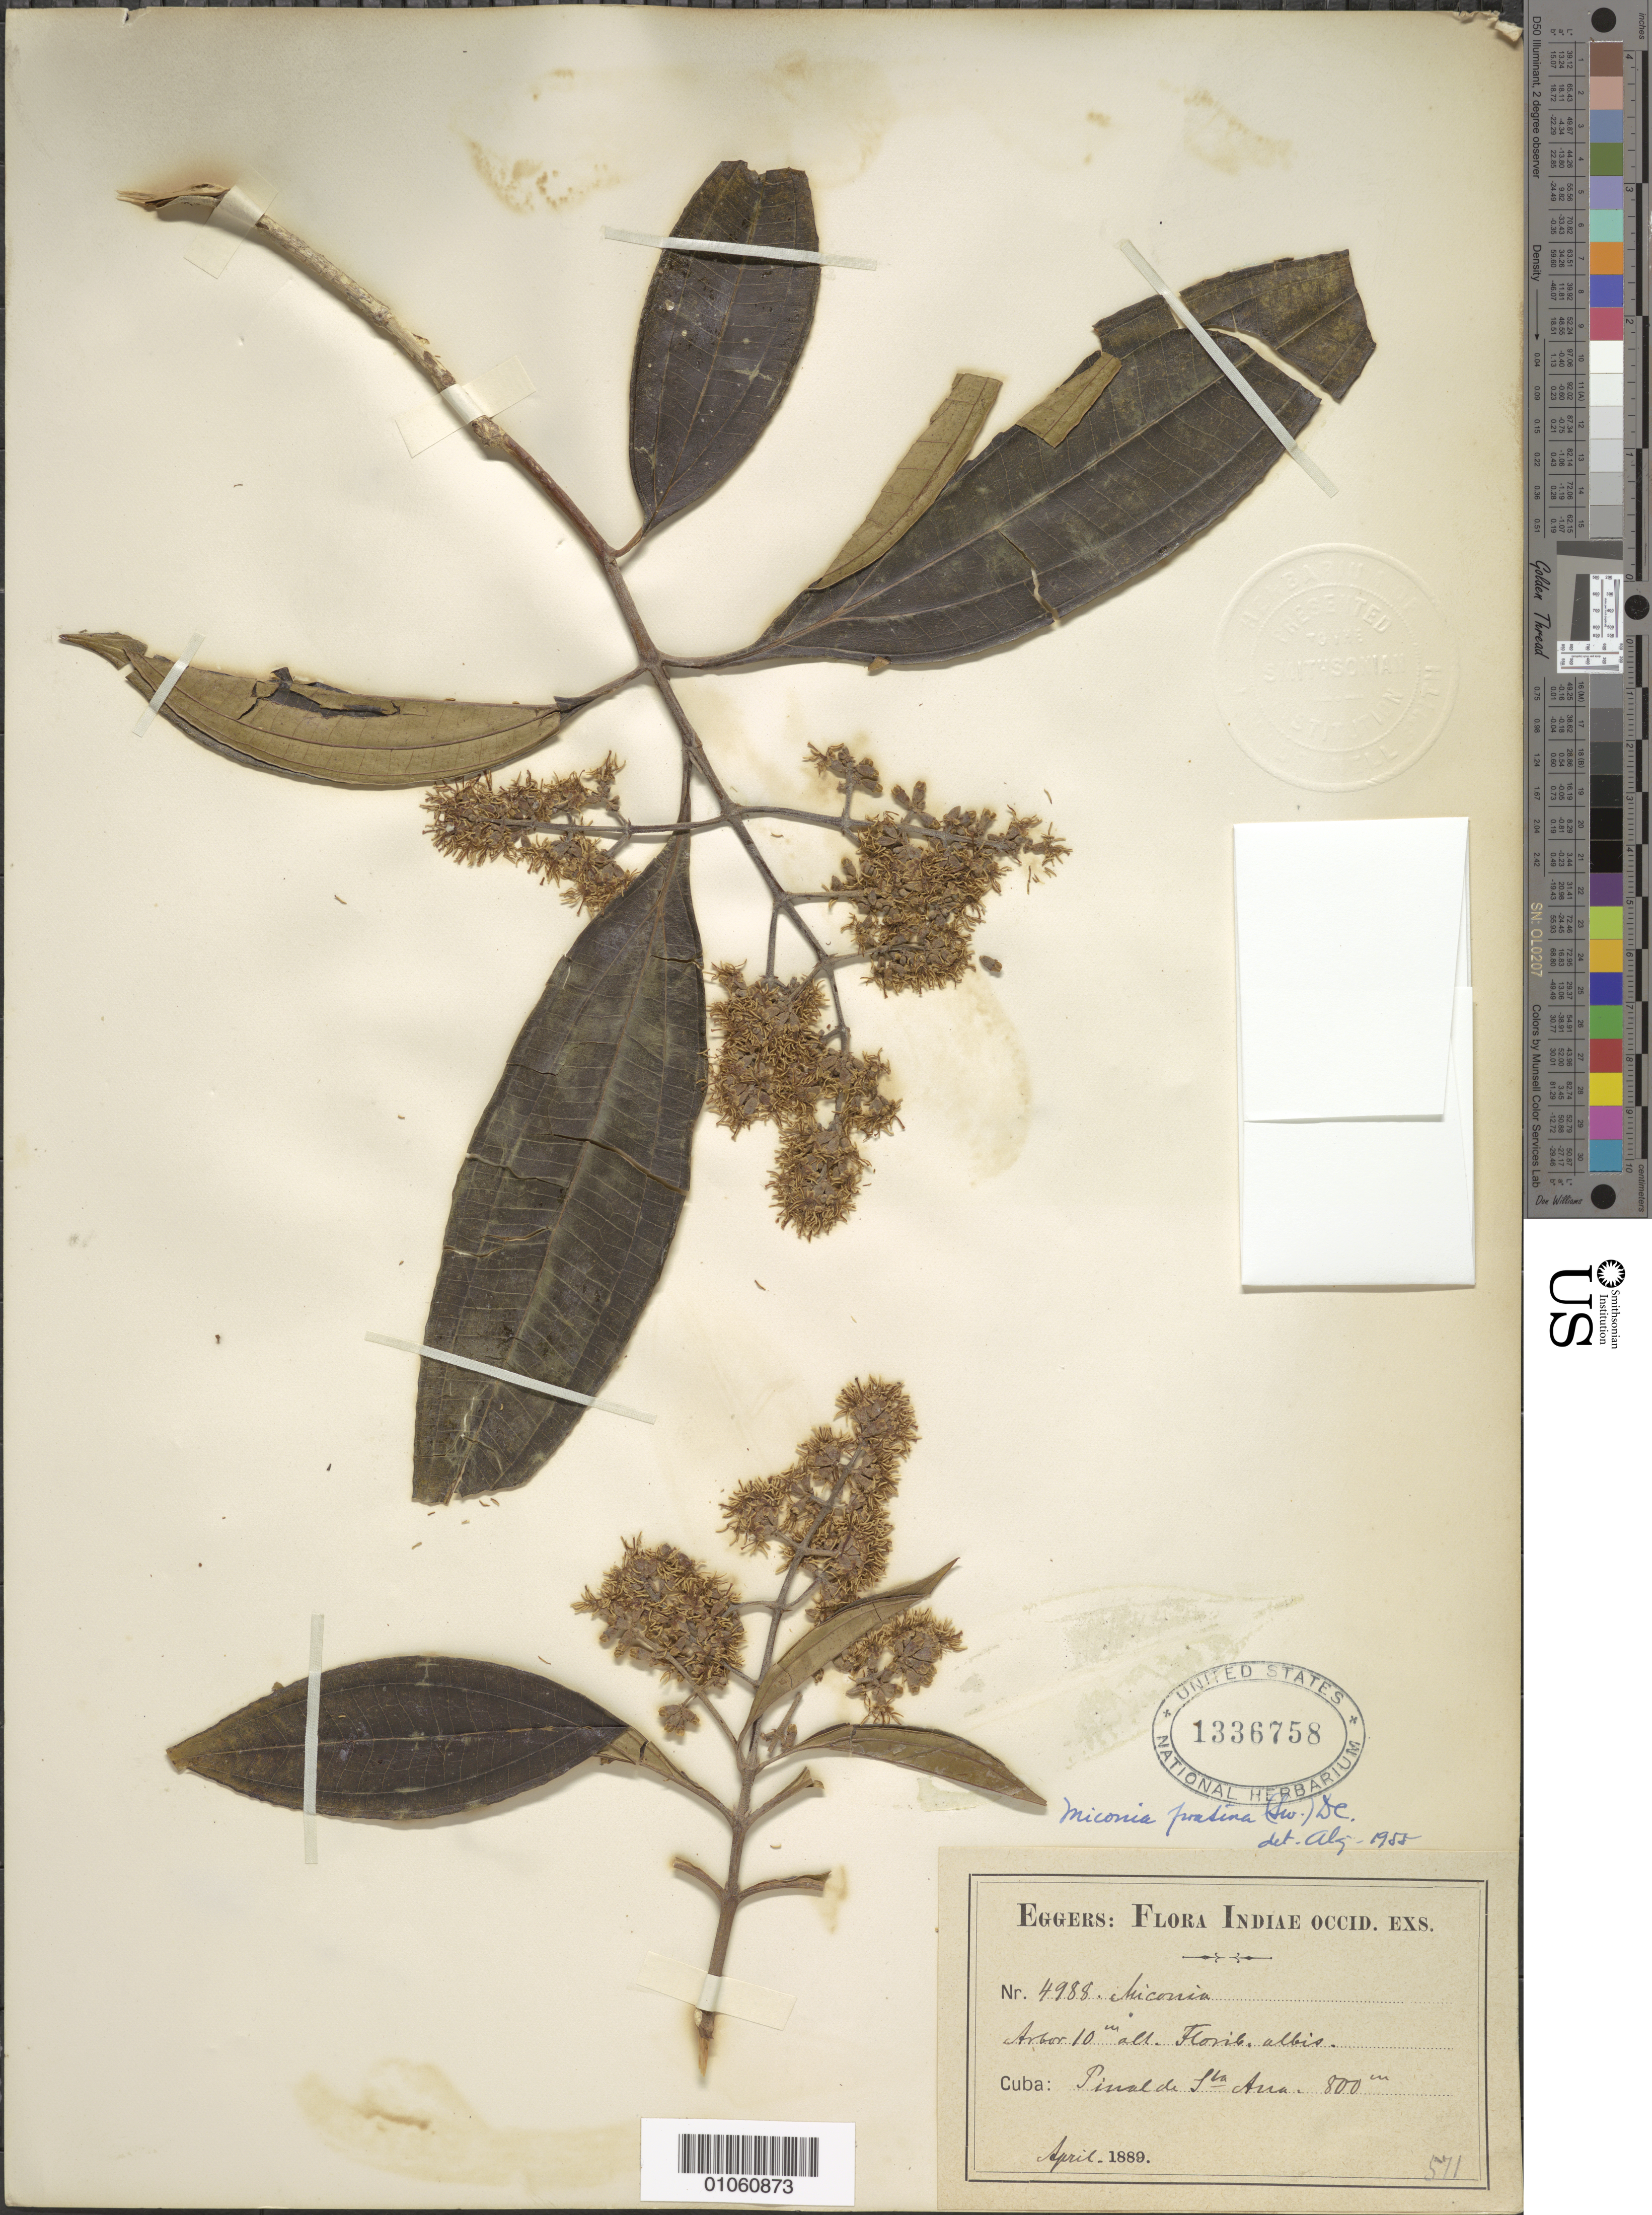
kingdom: Plantae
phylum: Tracheophyta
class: Magnoliopsida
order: Myrtales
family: Melastomataceae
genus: Miconia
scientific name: Miconia prasina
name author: (Sw.) DC.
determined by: Liogier, Alain H.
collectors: H. F. A. von Eggers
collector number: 4988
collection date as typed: Apr 1889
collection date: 1889-04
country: Cuba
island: Cuba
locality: Pinar de St Ana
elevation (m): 800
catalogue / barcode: US 1336758